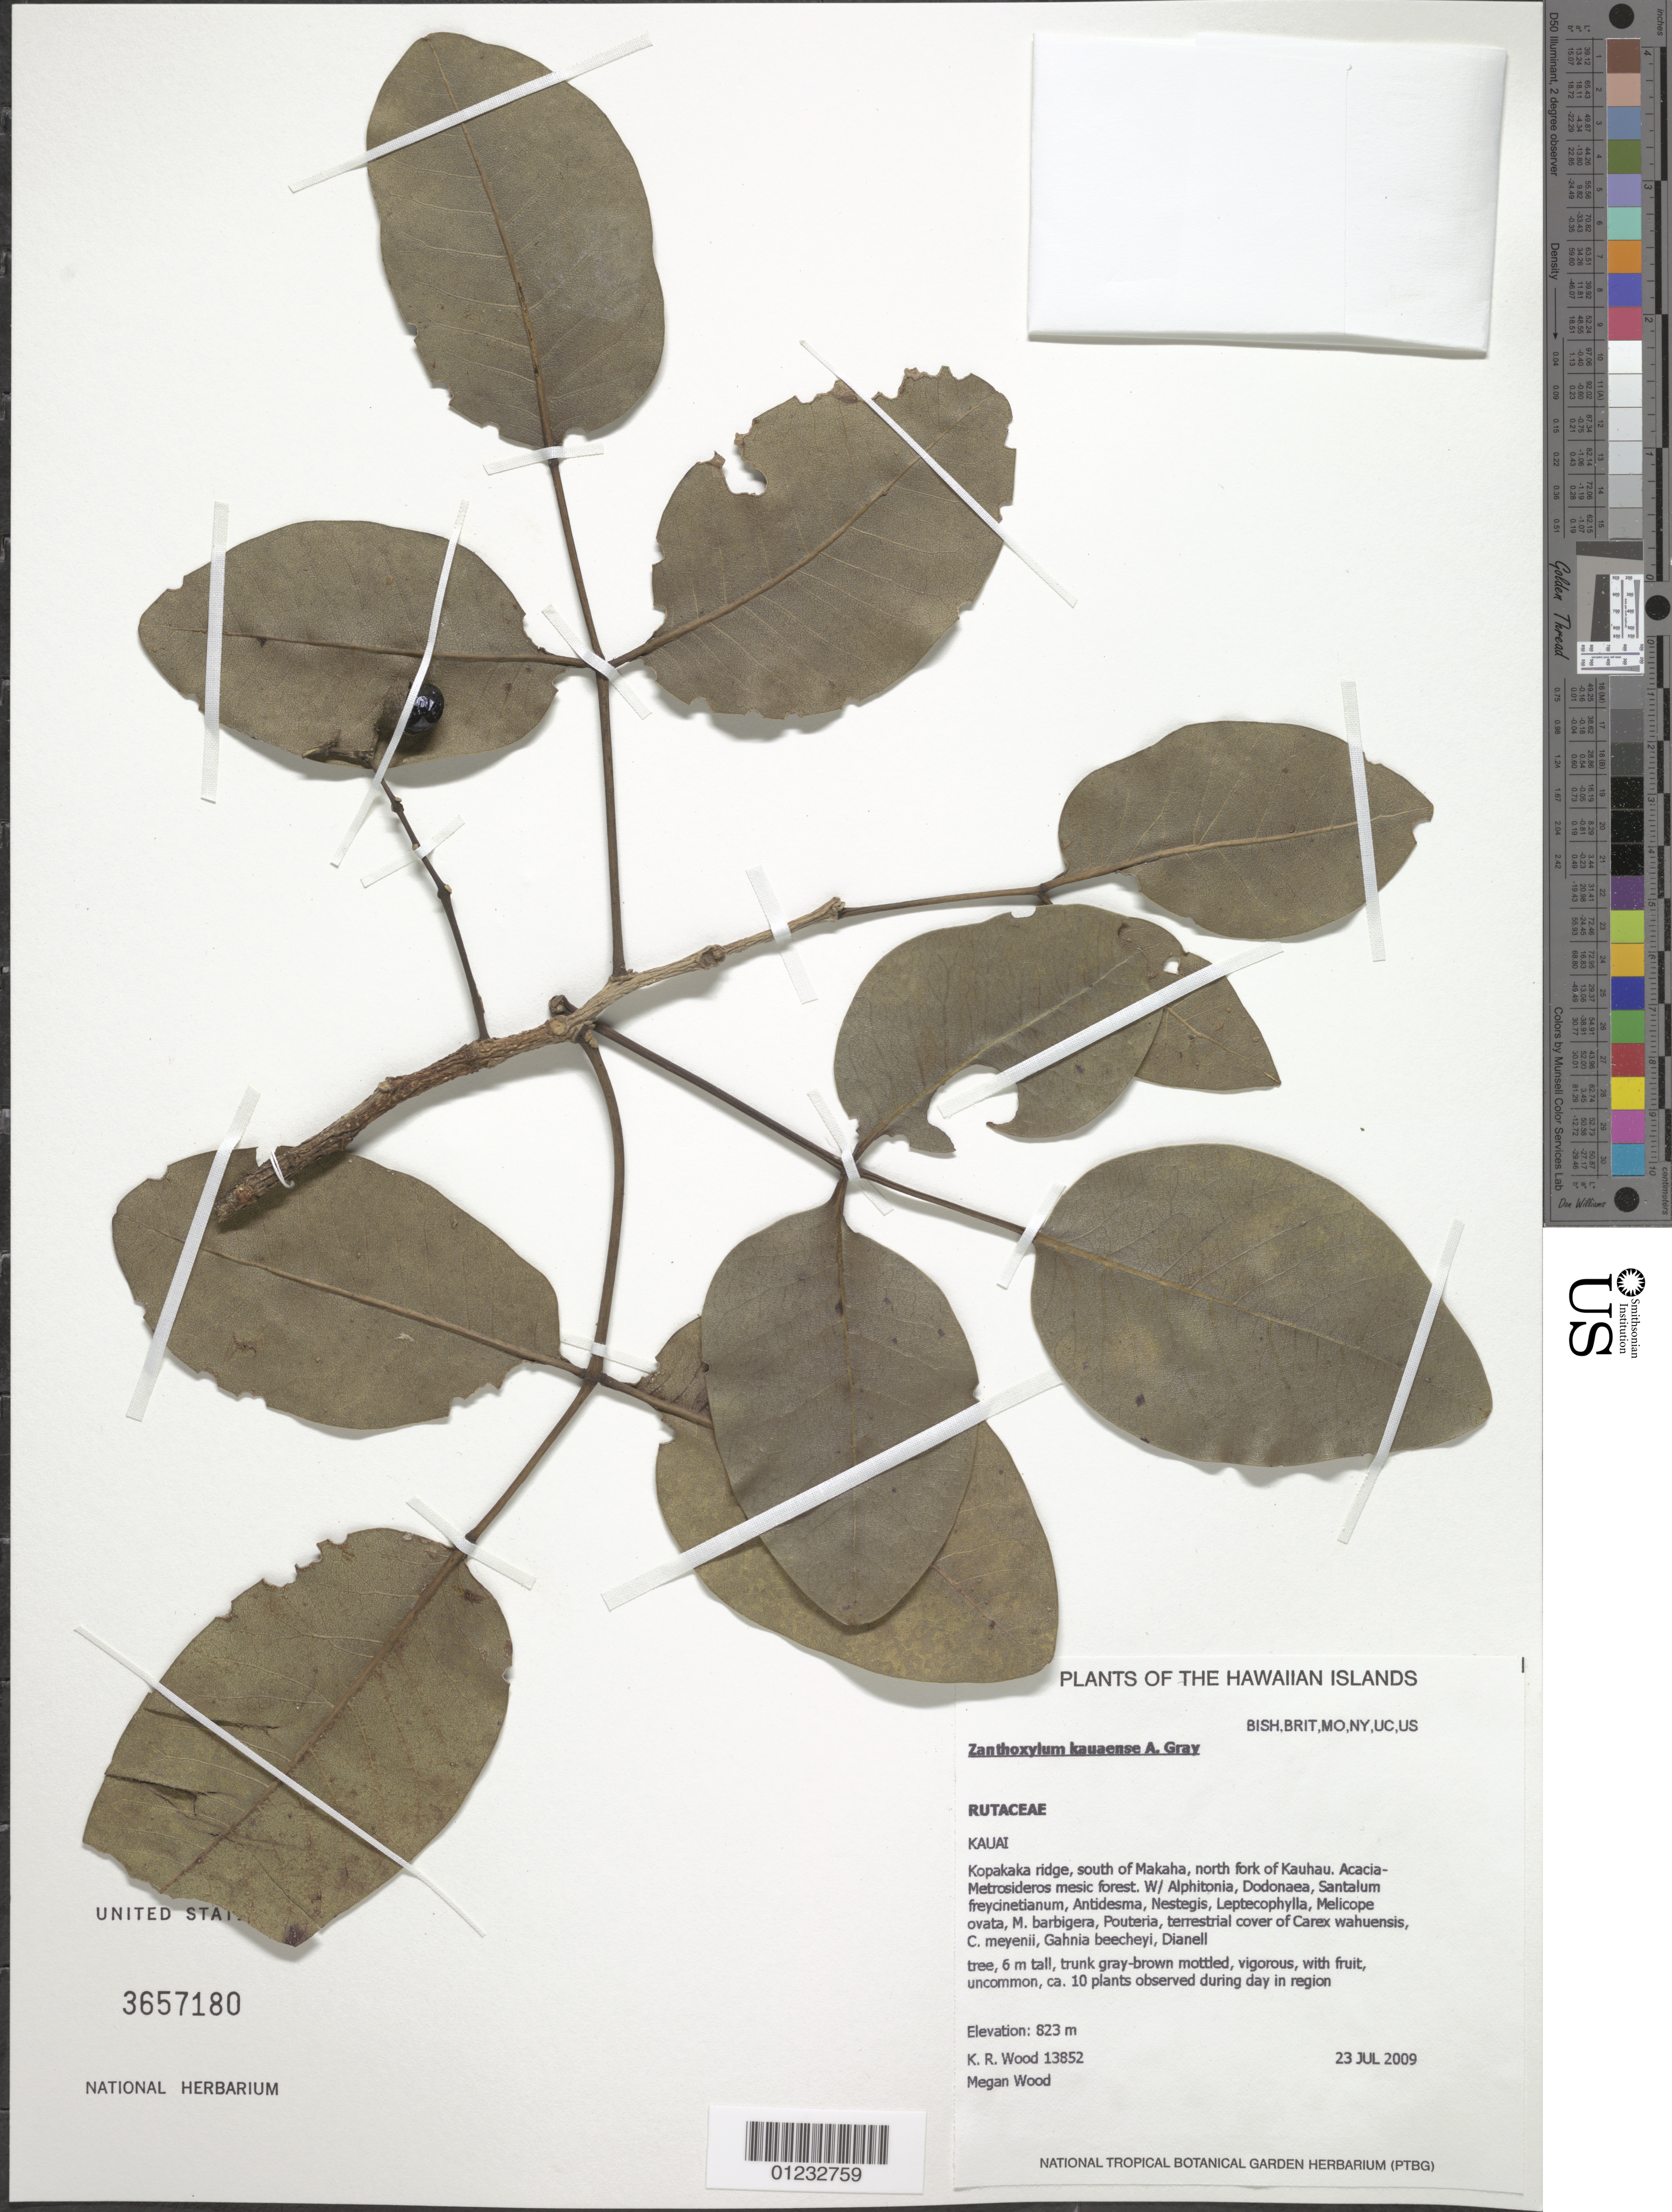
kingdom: Plantae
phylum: Tracheophyta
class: Magnoliopsida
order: Sapindales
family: Rutaceae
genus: Zanthoxylum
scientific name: Zanthoxylum kauaense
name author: A. Gray in Wilkes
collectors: K. R. Wood & M. Wood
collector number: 1385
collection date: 2009-07-23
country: United States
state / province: Hawaii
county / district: Kaui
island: Kaua'i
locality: Kopakaka ridge, south of Makaha, north fork of Kauhau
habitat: Mesic forest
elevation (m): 823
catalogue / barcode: US 3657180